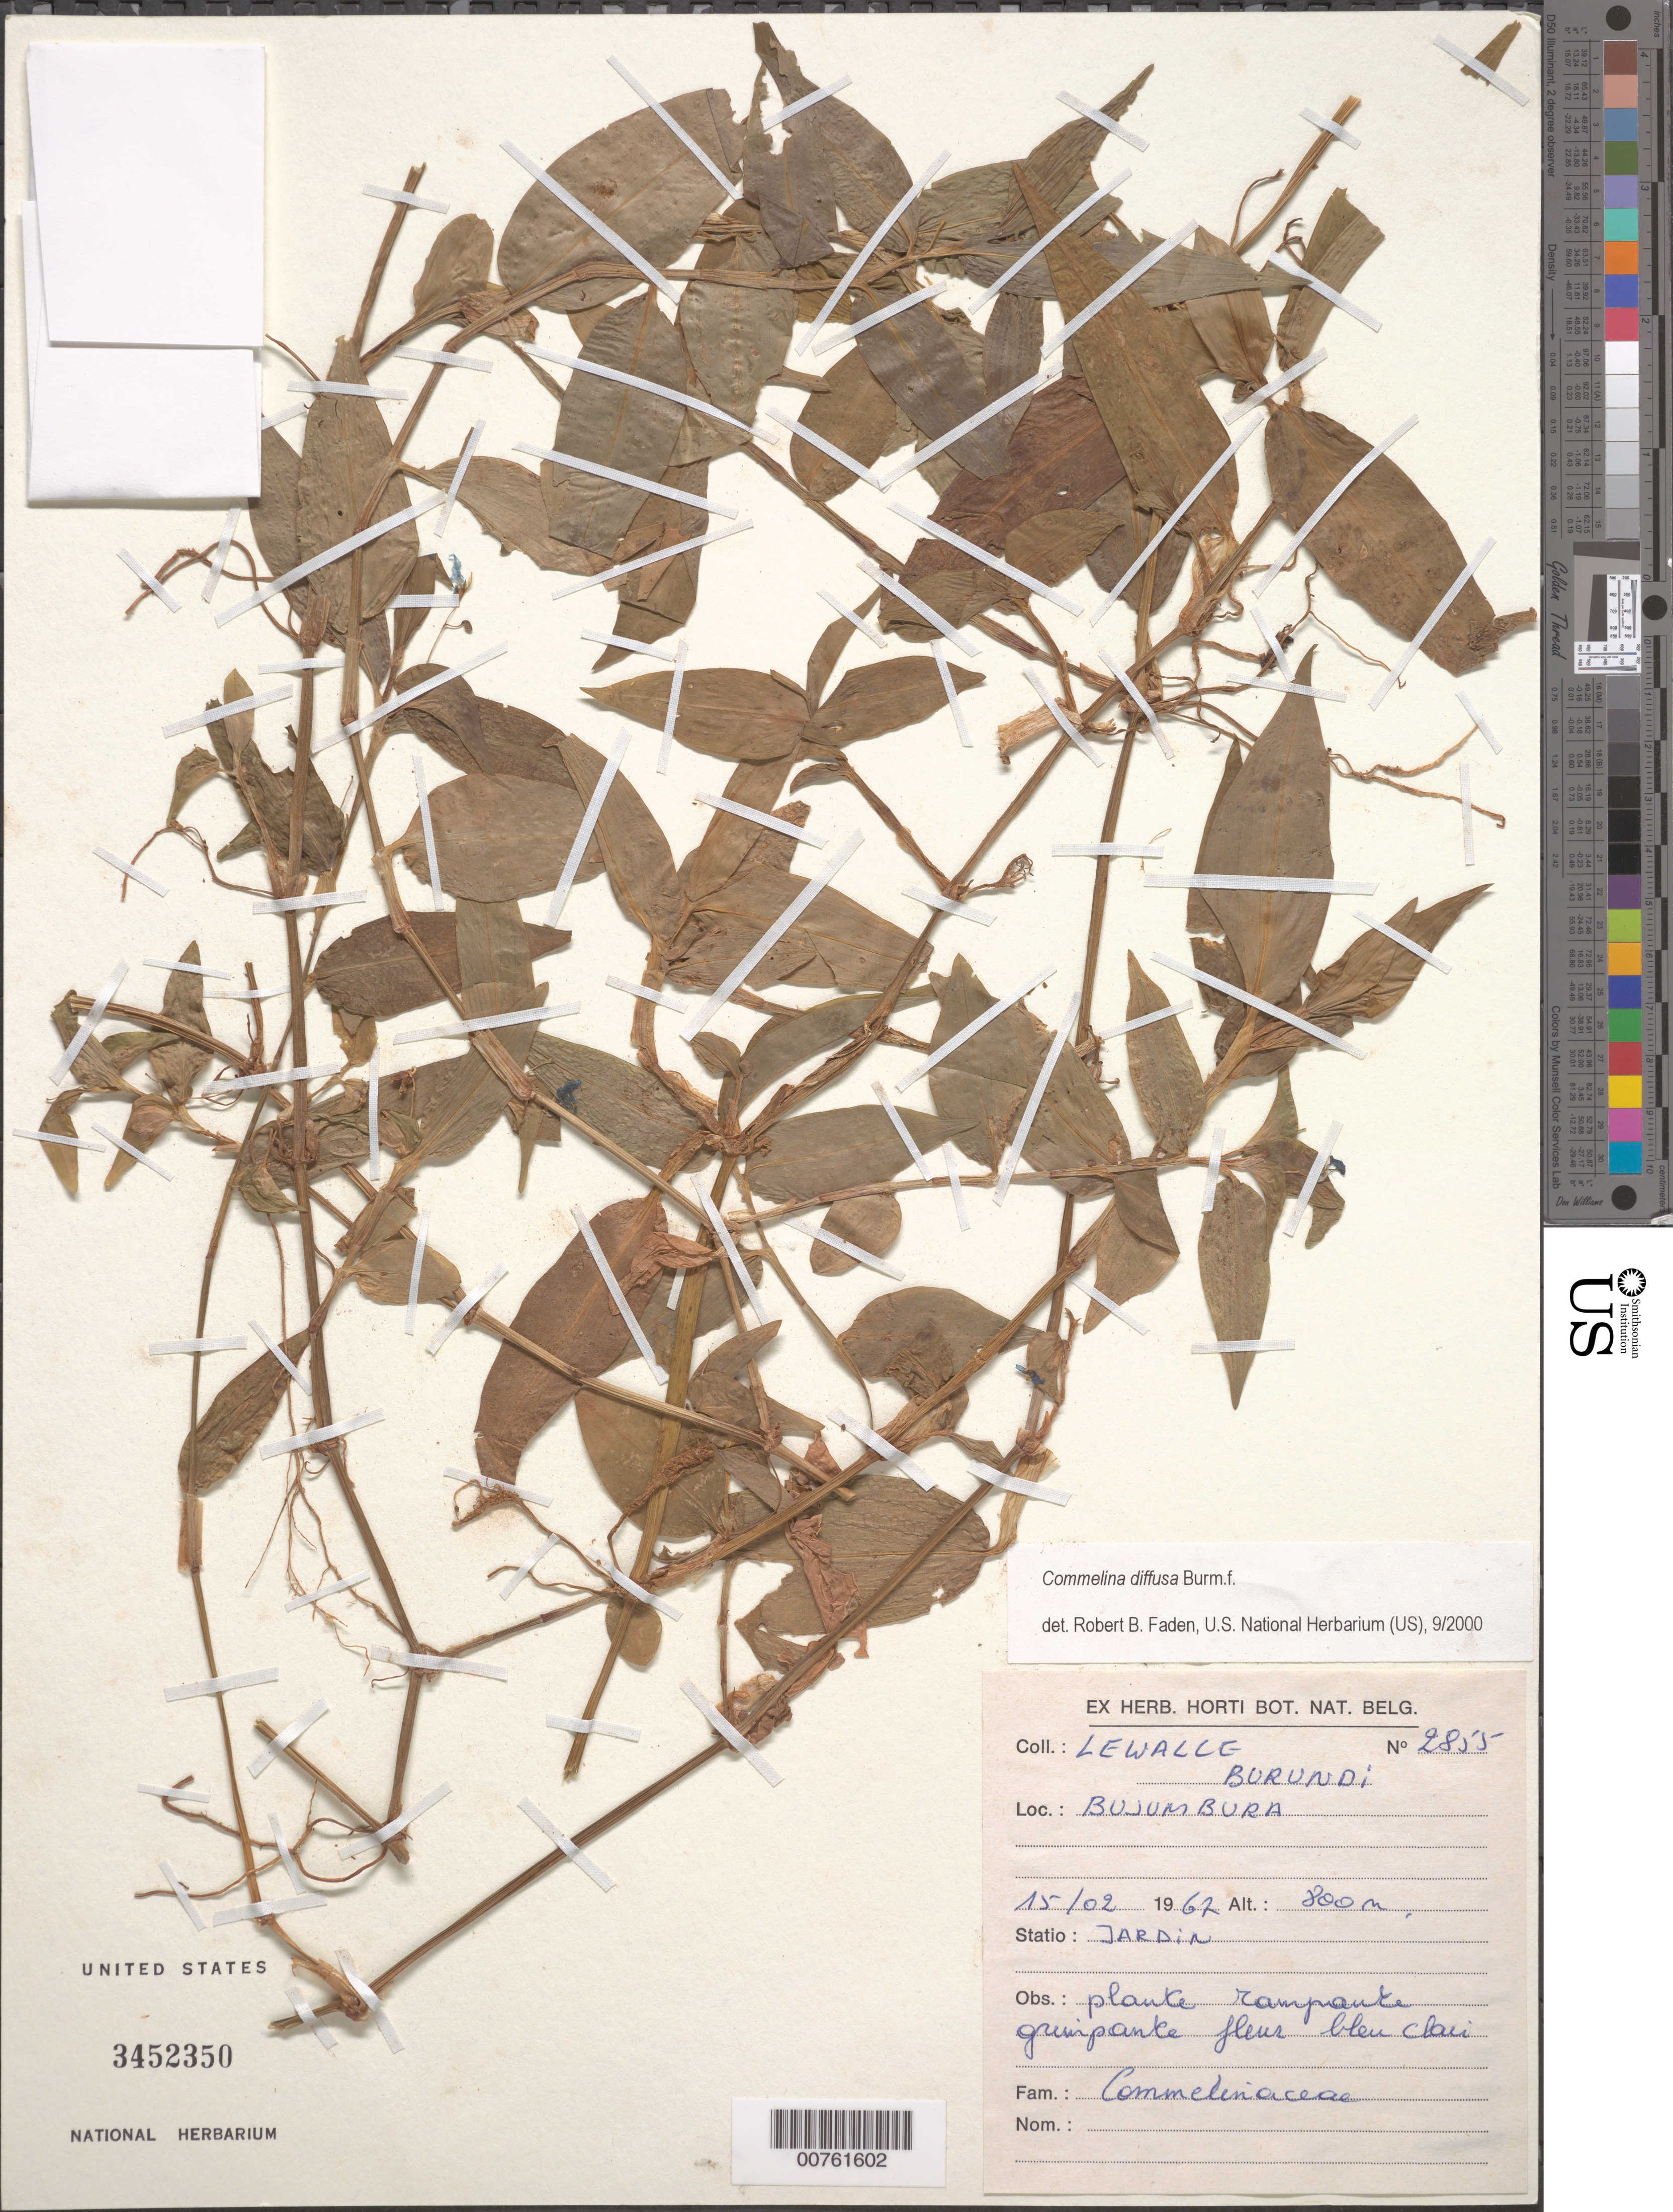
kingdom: Plantae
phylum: Tracheophyta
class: Liliopsida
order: Commelinales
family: Commelinaceae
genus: Commelina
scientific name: Commelina diffusa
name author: Burm. f.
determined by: Faden, Robert B., (US), Smithsonian Institution - National Museum of Natural History (UNITED STATES)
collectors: -. Lewalle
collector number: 2855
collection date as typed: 15 Feb 1962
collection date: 1962-02-15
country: Burundi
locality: Bujumbura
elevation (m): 800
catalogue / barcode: US 3452350